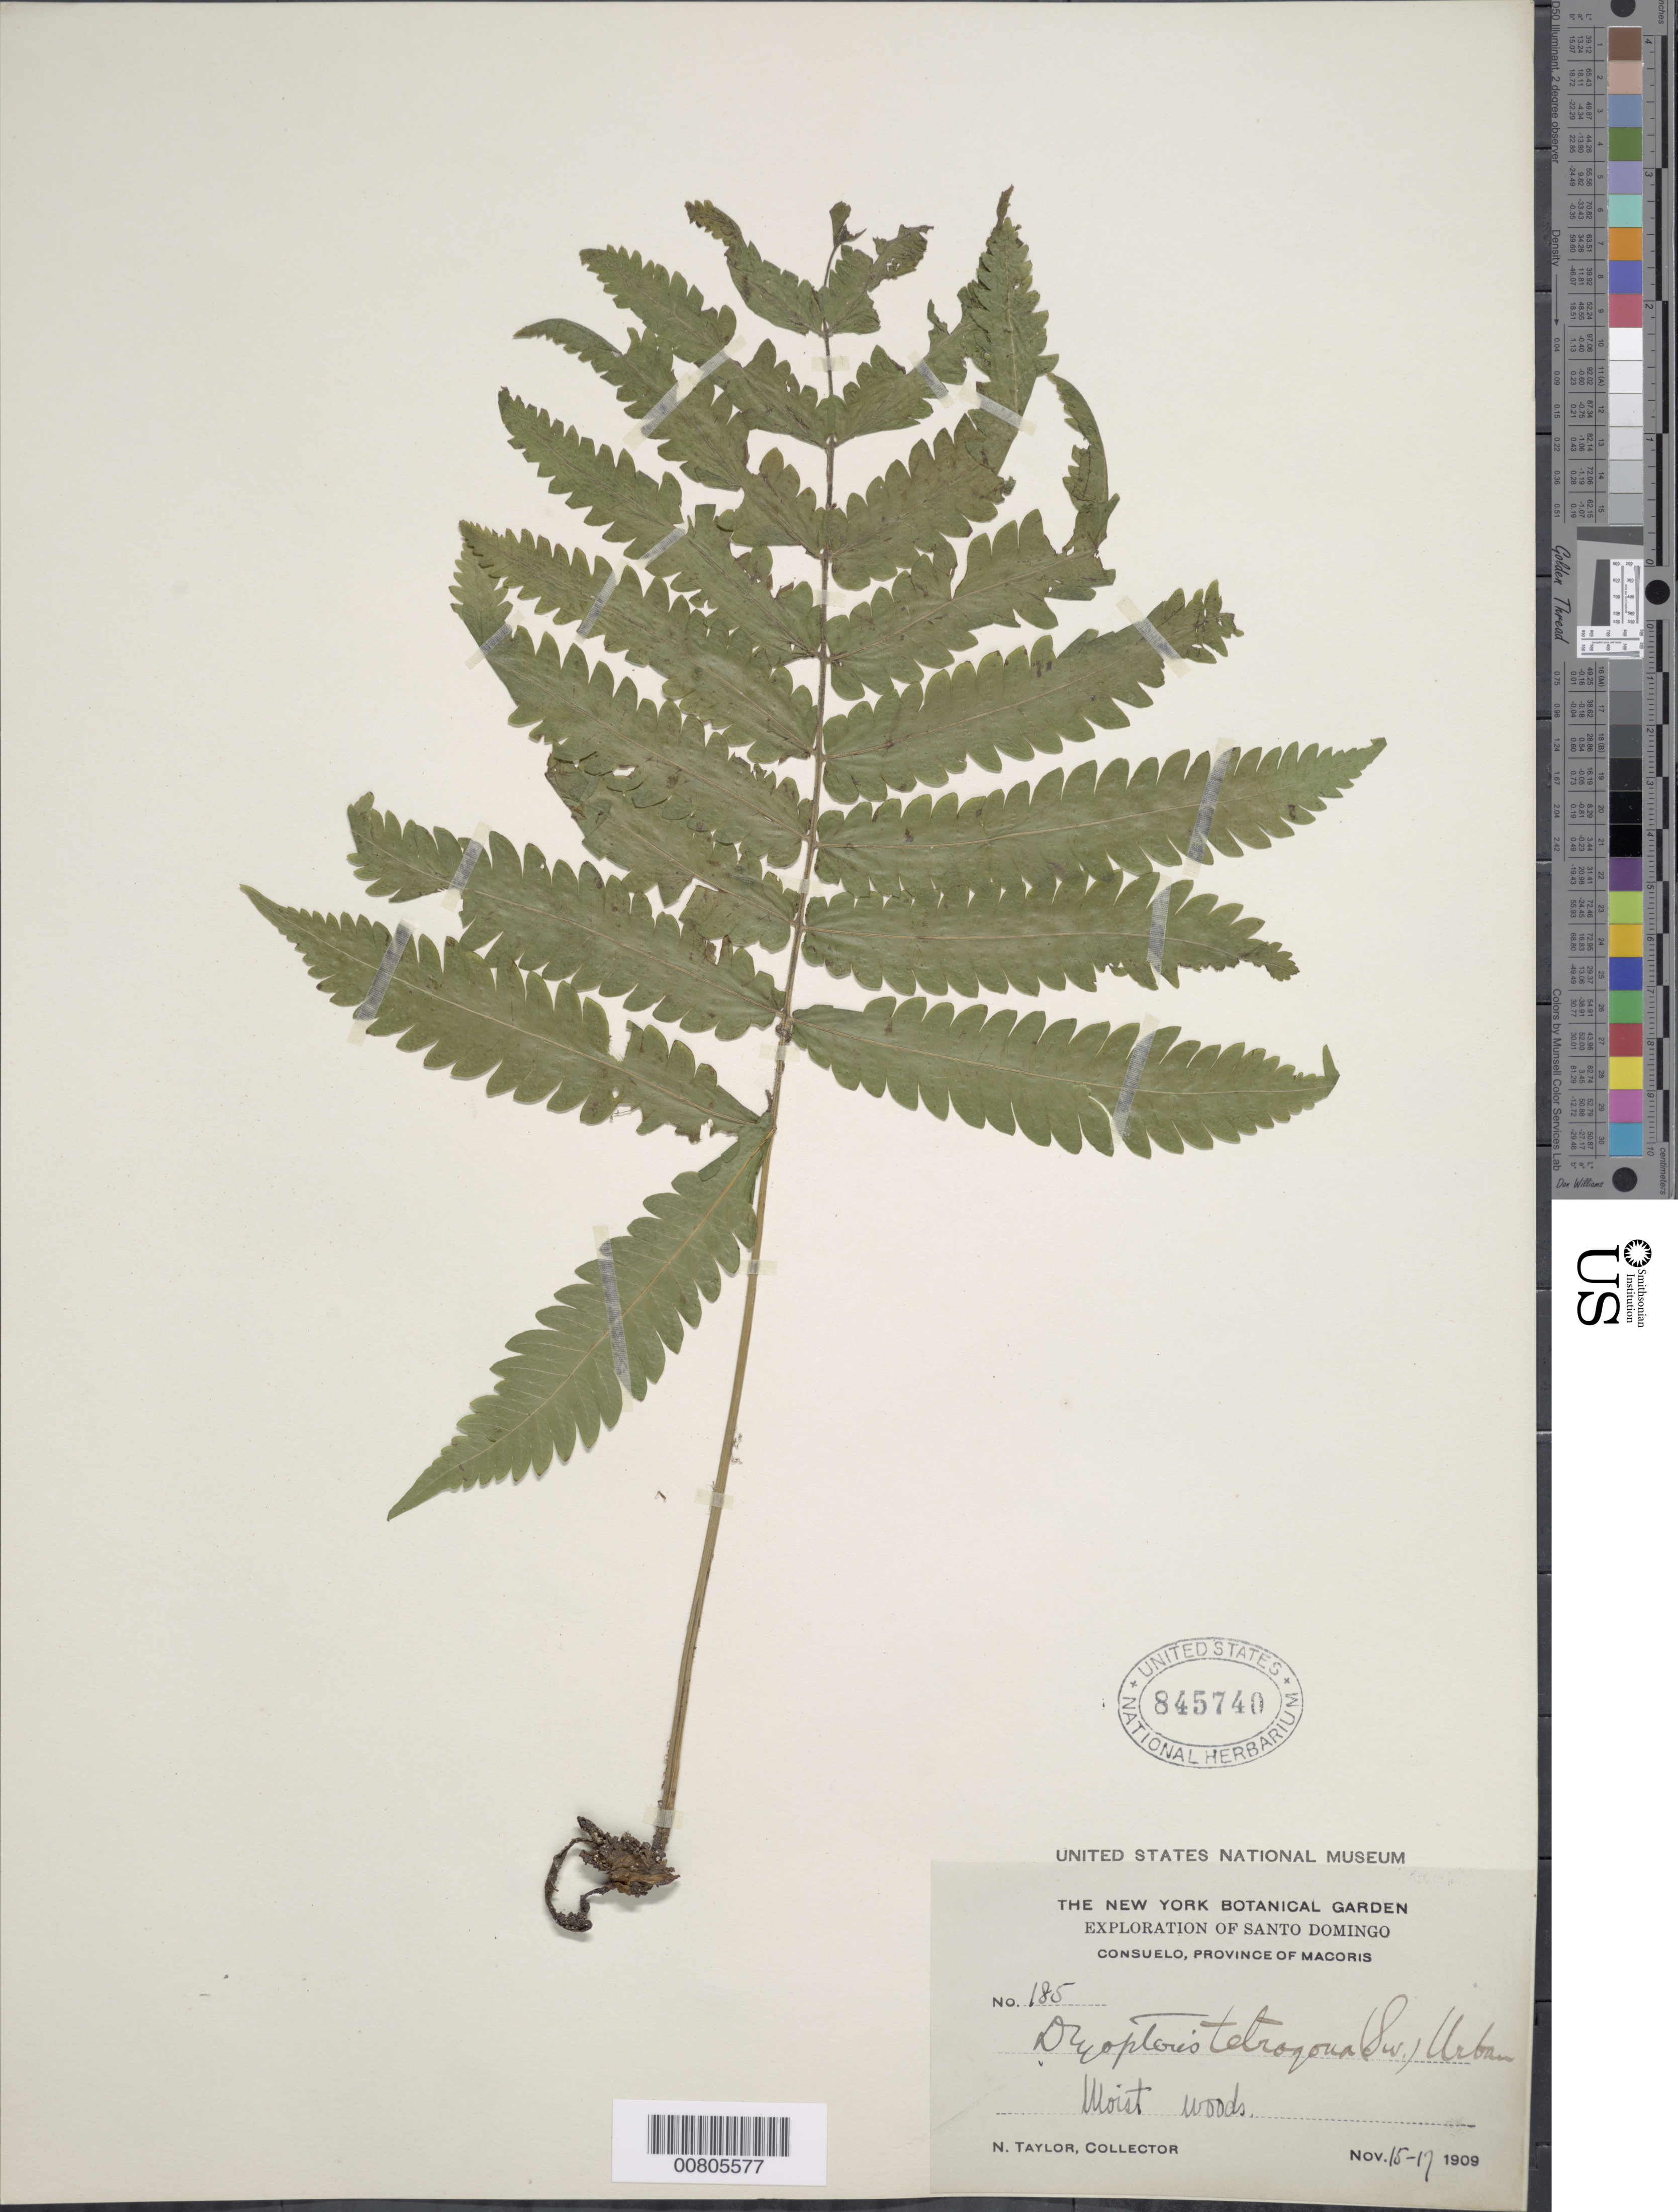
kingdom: Plantae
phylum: Tracheophyta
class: Polypodiopsida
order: Polypodiales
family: Thelypteridaceae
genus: Goniopteris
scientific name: Goniopteris subtetragona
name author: (Link) Vareschi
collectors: N. Taylor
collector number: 185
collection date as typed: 15 Nov 1909 to 17 Nov 1909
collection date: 1909-11-15/1909-11-17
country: Dominican Republic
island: Hispaniola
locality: Prov. Macoris, Consuelo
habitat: Moist woods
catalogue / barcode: US 845740